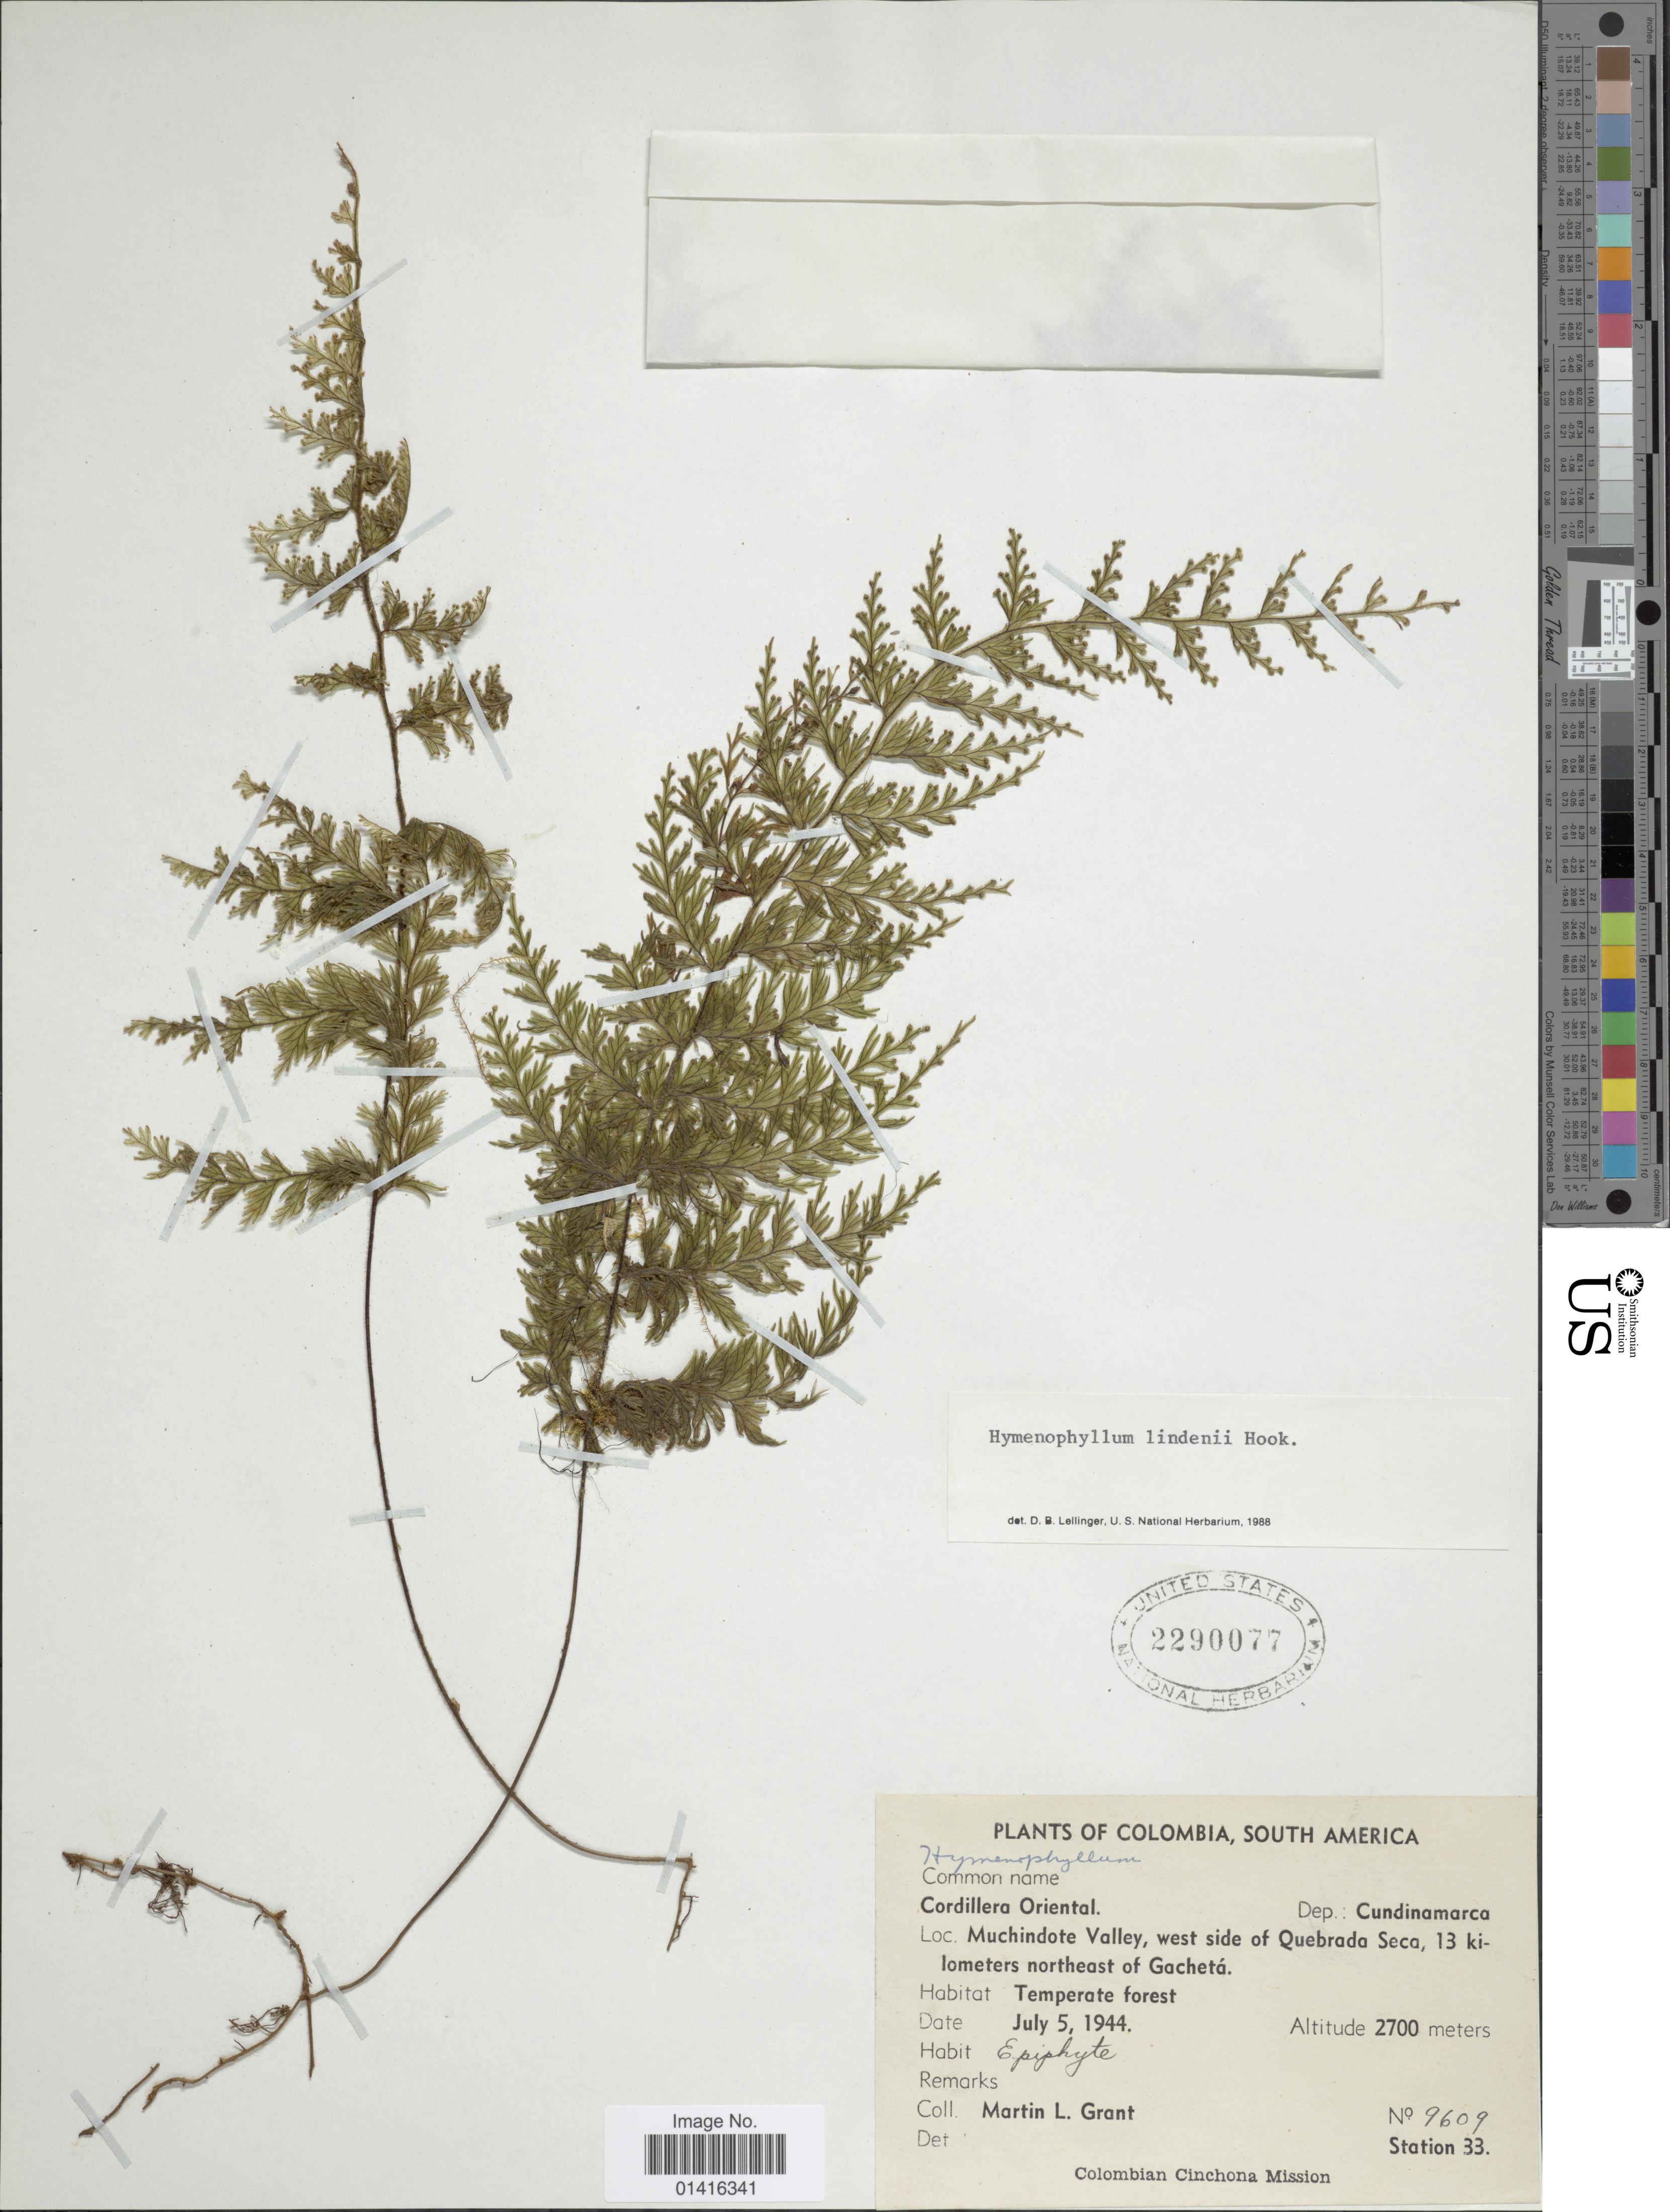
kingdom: Plantae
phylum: Tracheophyta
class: Polypodiopsida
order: Hymenophyllales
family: Hymenophyllaceae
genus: Hymenophyllum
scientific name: Hymenophyllum lindenii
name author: Hook.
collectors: M. L. Grant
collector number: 9609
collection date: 1944-07-05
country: Colombia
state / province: Cundinamarca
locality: Cordillera Oriental. Muchindote valley, west side of Quebrada Seca, 13 km northeast of Gachetá.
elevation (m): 2700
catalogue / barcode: US 2290077